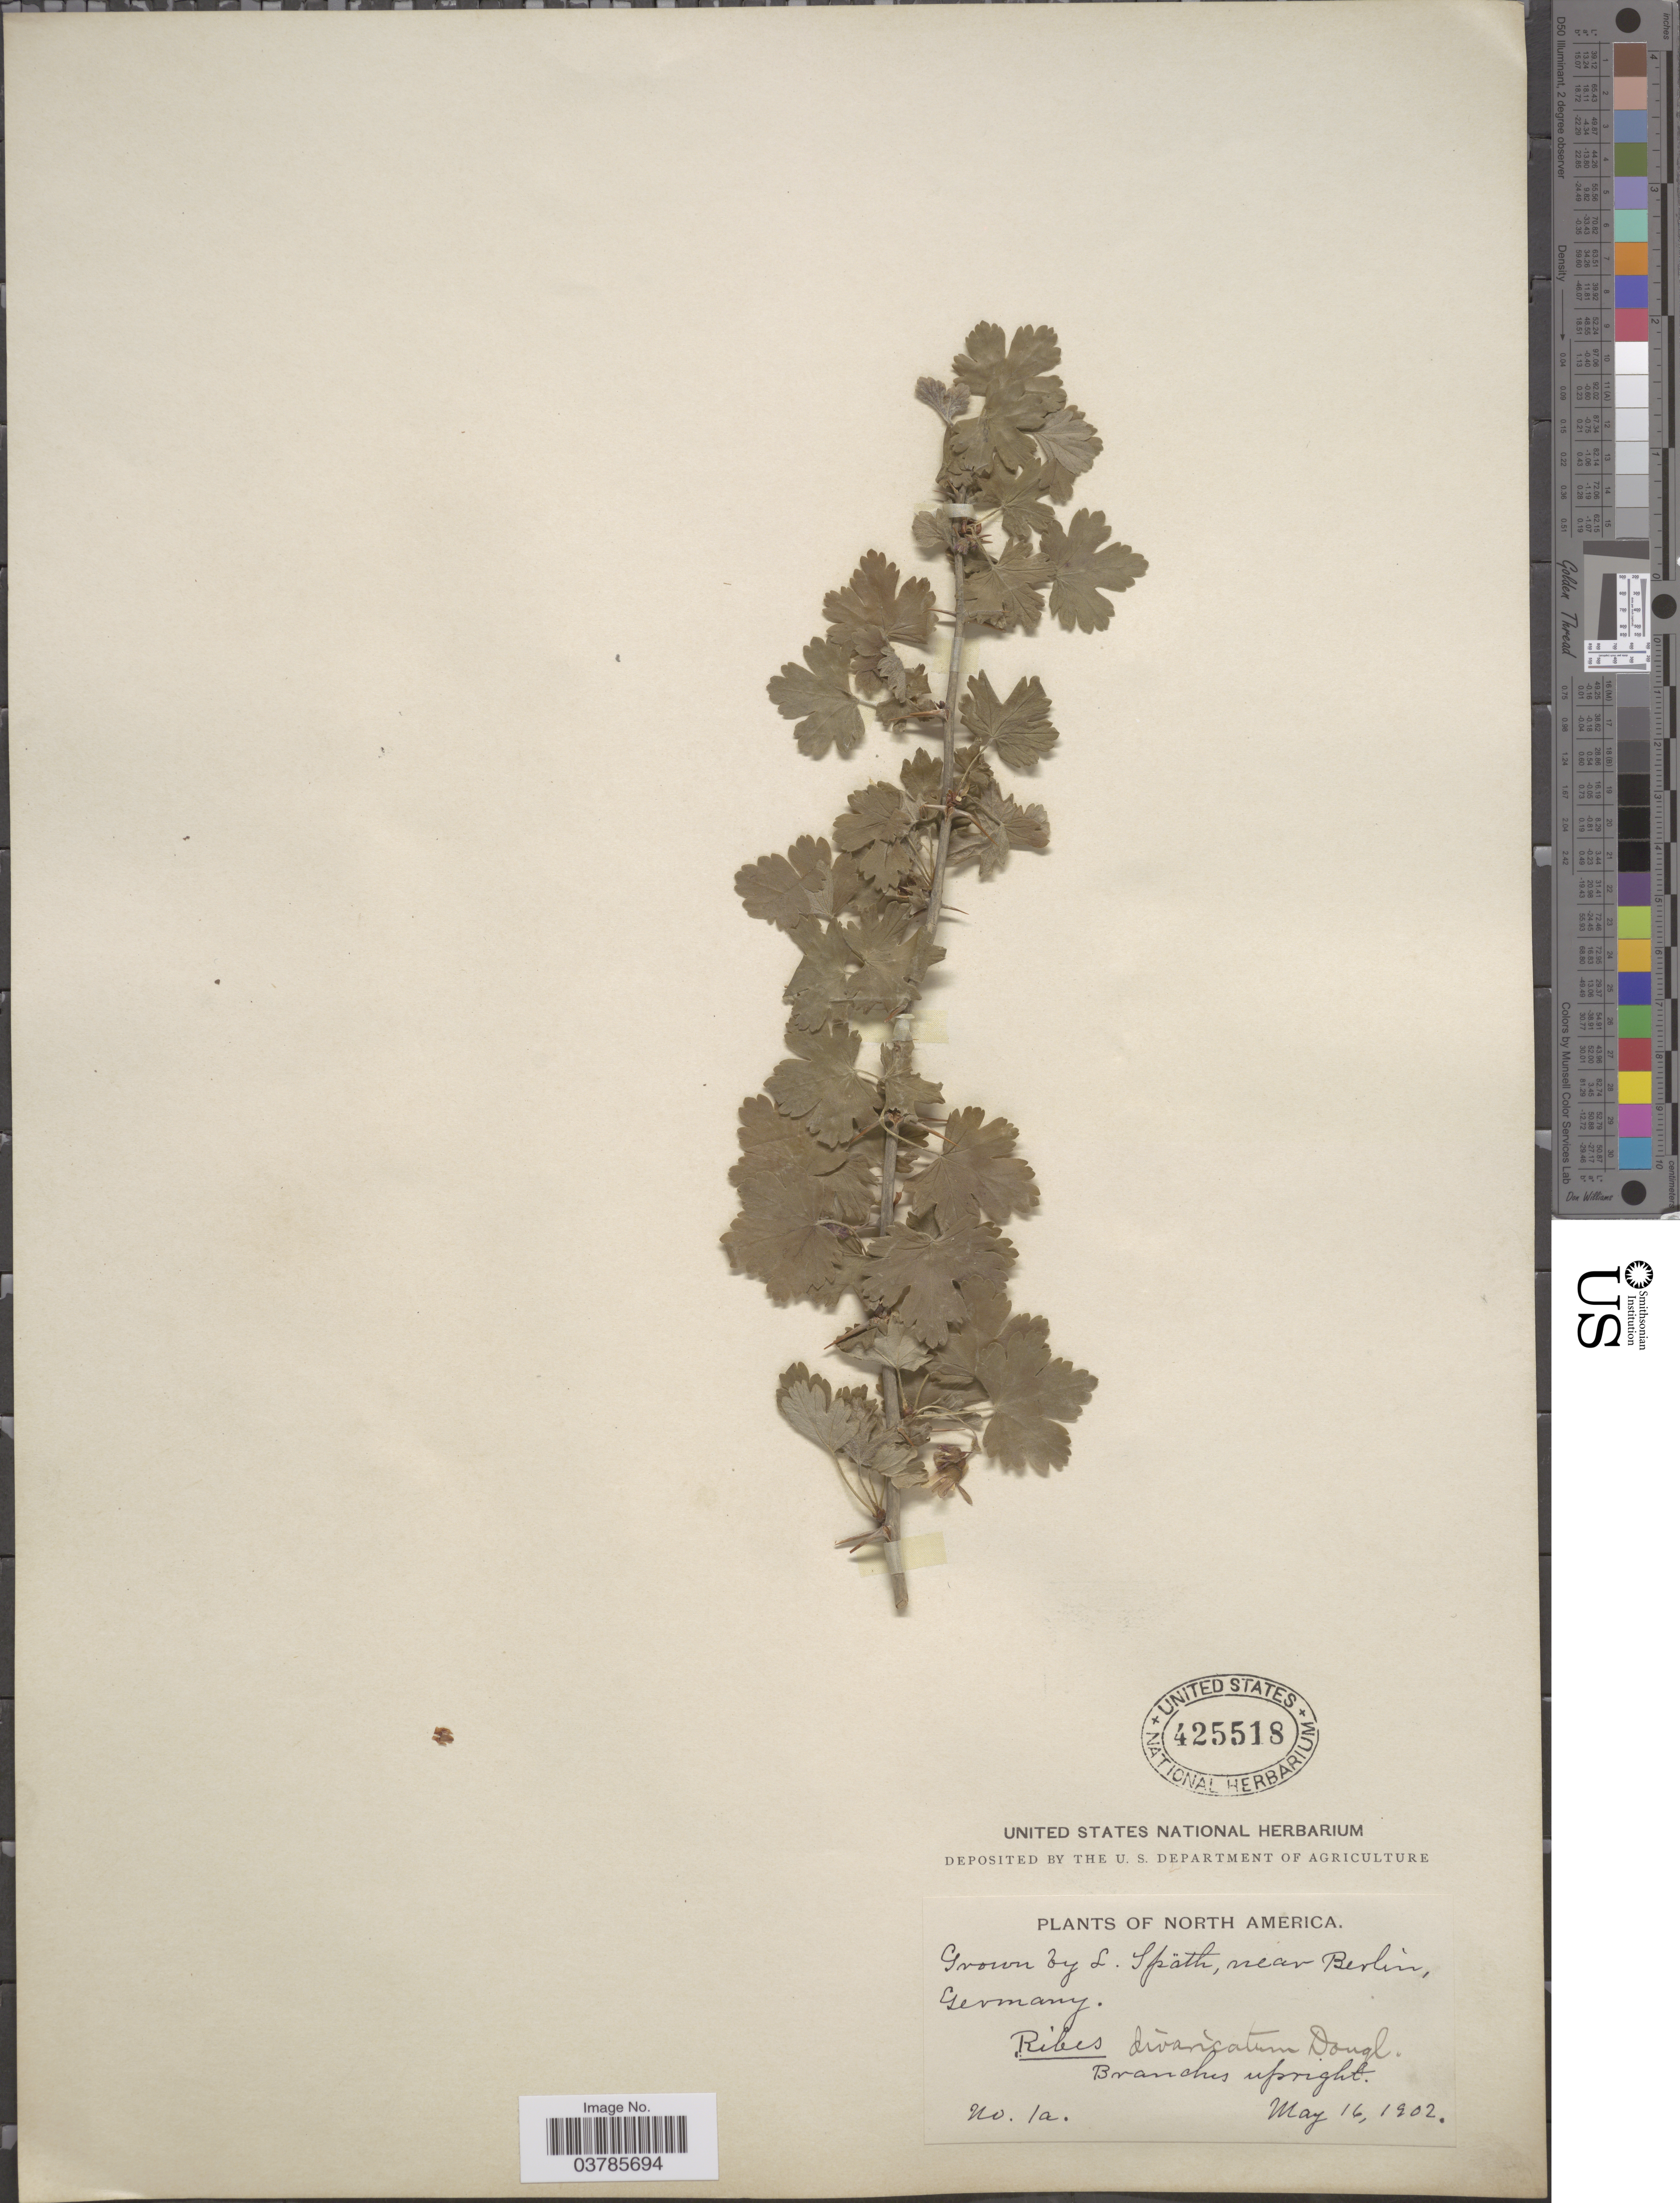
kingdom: Plantae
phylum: Tracheophyta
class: Magnoliopsida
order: Saxifragales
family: Grossulariaceae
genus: Ribes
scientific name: Ribes divaricatum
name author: Douglas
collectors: L. Späth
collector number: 1a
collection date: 1902-05-16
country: Germany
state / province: Berlin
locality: Near Berlin.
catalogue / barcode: US 425518